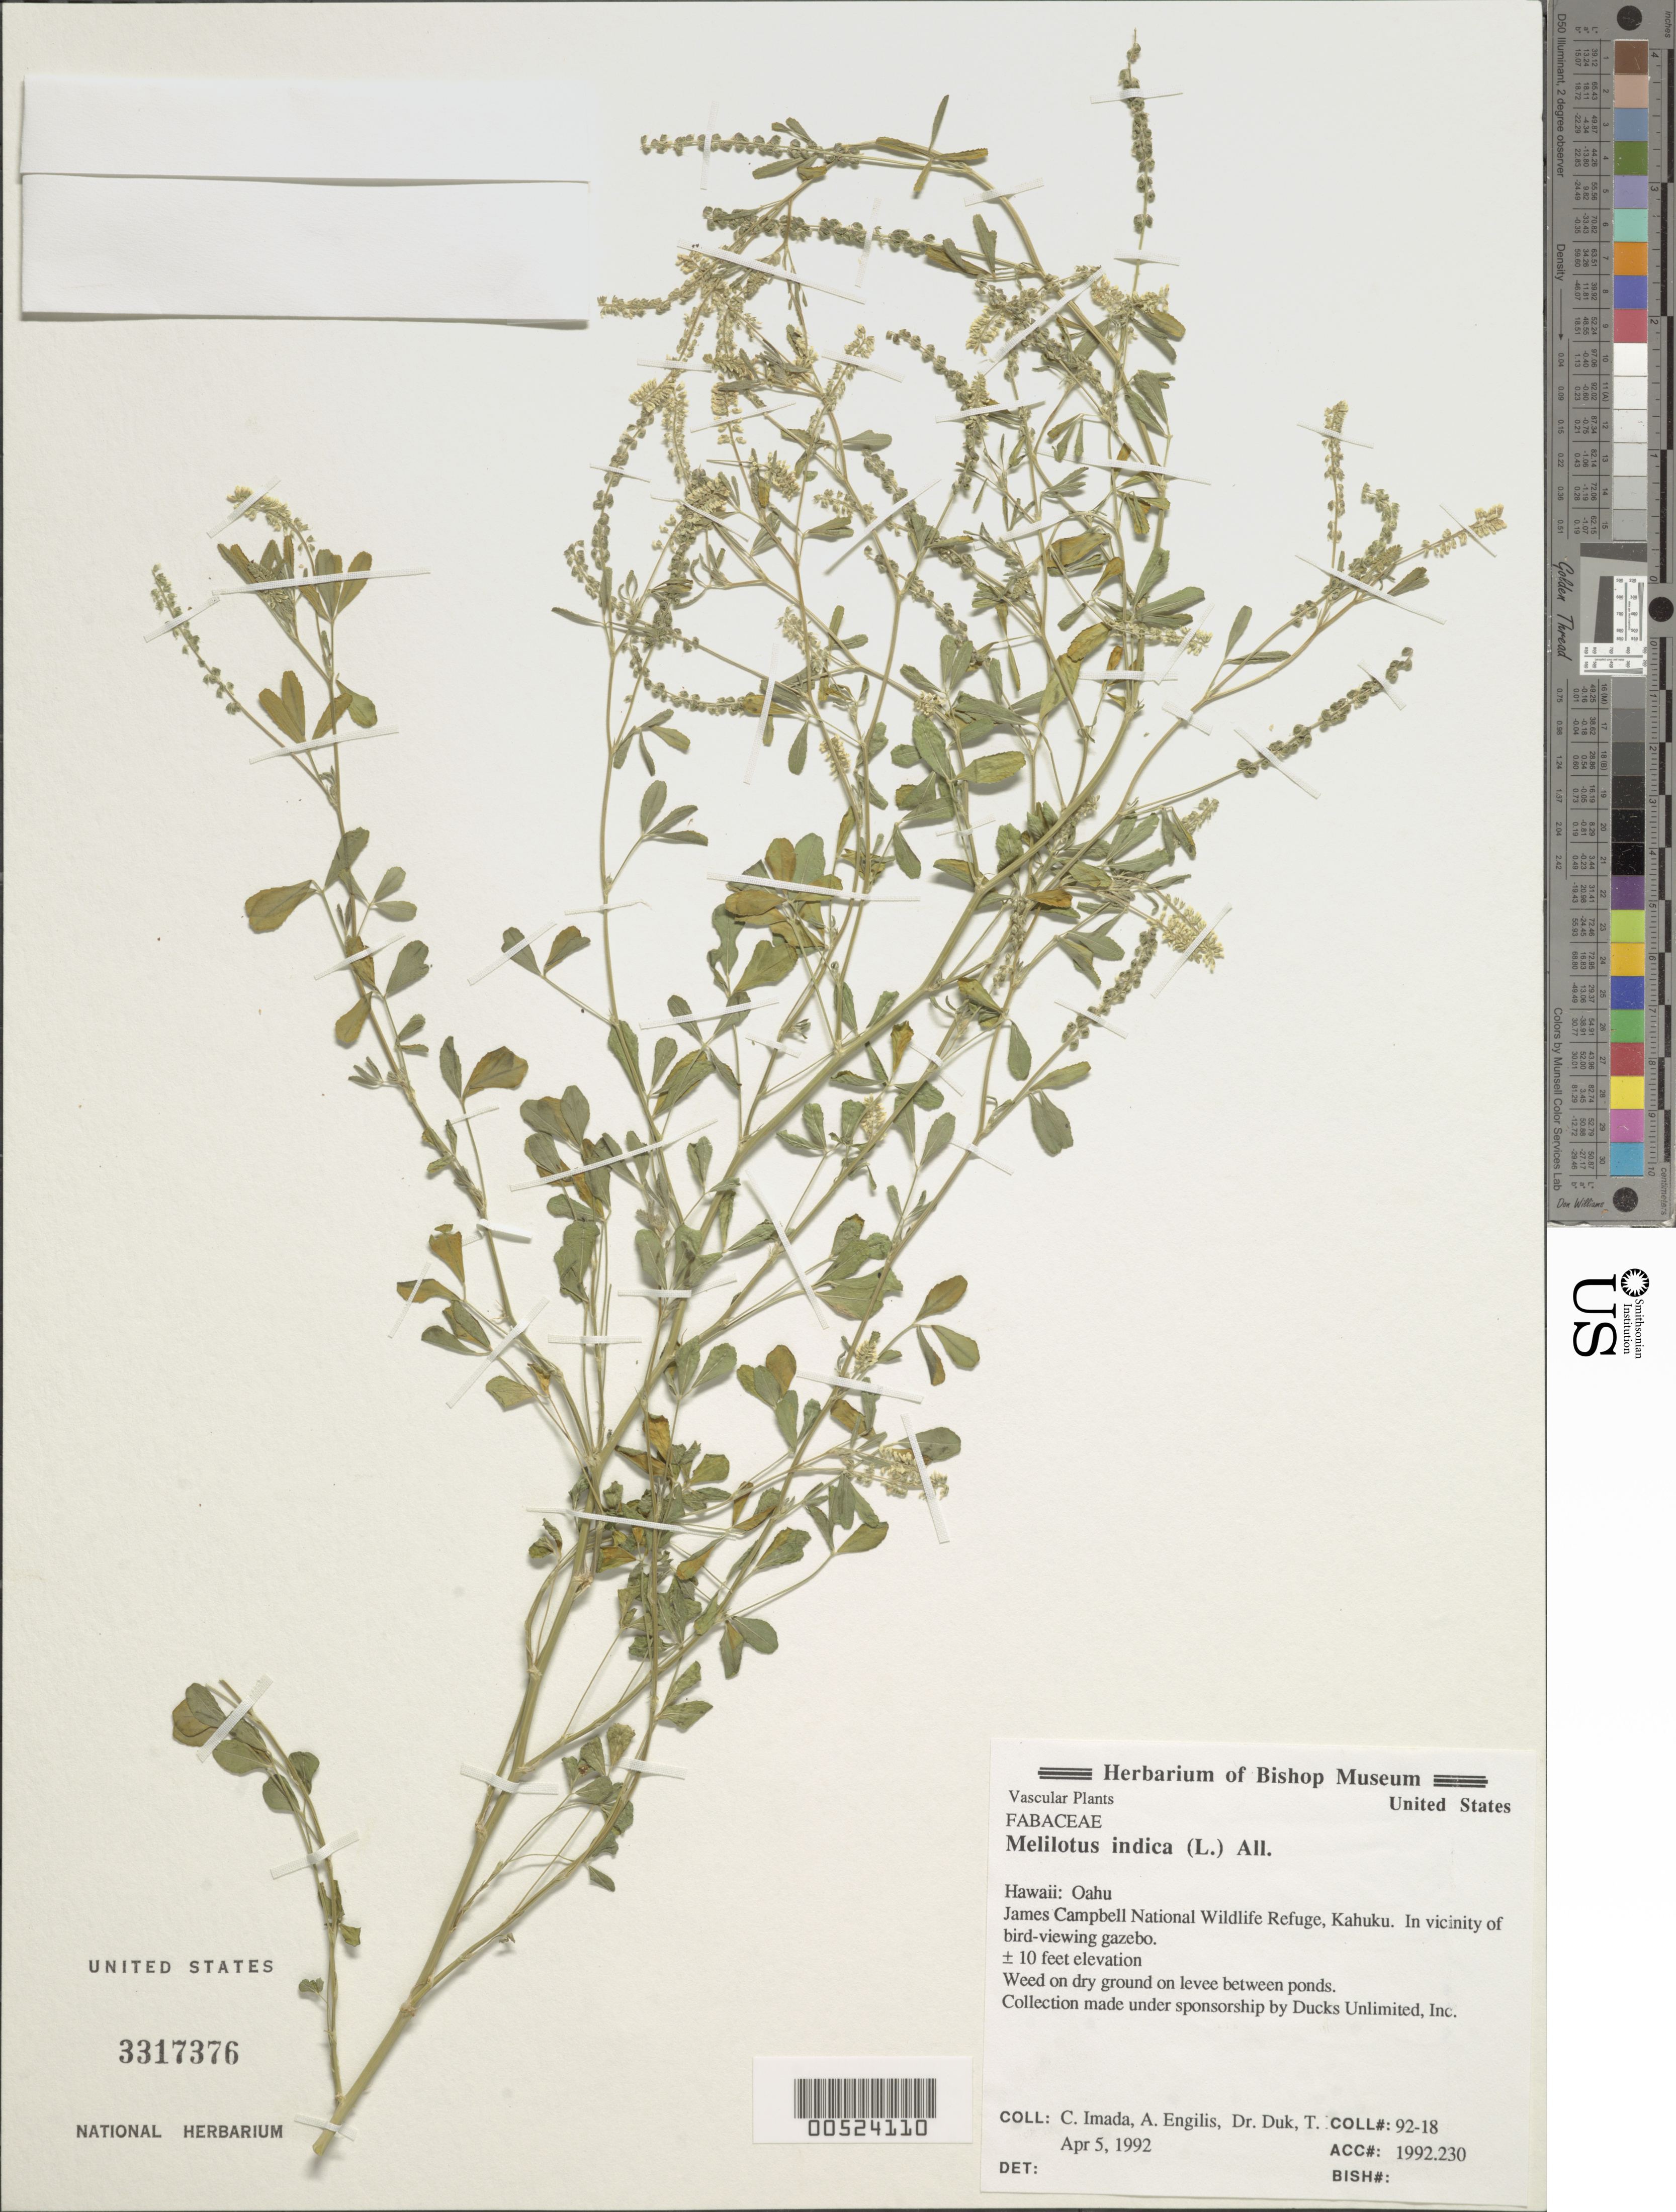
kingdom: Plantae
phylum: Tracheophyta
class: Magnoliopsida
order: Fabales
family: Fabaceae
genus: Melilotus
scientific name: Melilotus indicus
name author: (L.) All.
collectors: C. Imada, A. Engilis & T. Duk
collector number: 92-18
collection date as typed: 5 Apr 1992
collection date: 1992-04-05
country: United States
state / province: Hawaii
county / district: Honolulu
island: Oahu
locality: James Campbell National Wildlife Refuge, Kahuku, in vicinity of bird-viewing gazebo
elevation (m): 3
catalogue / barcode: US 3317376